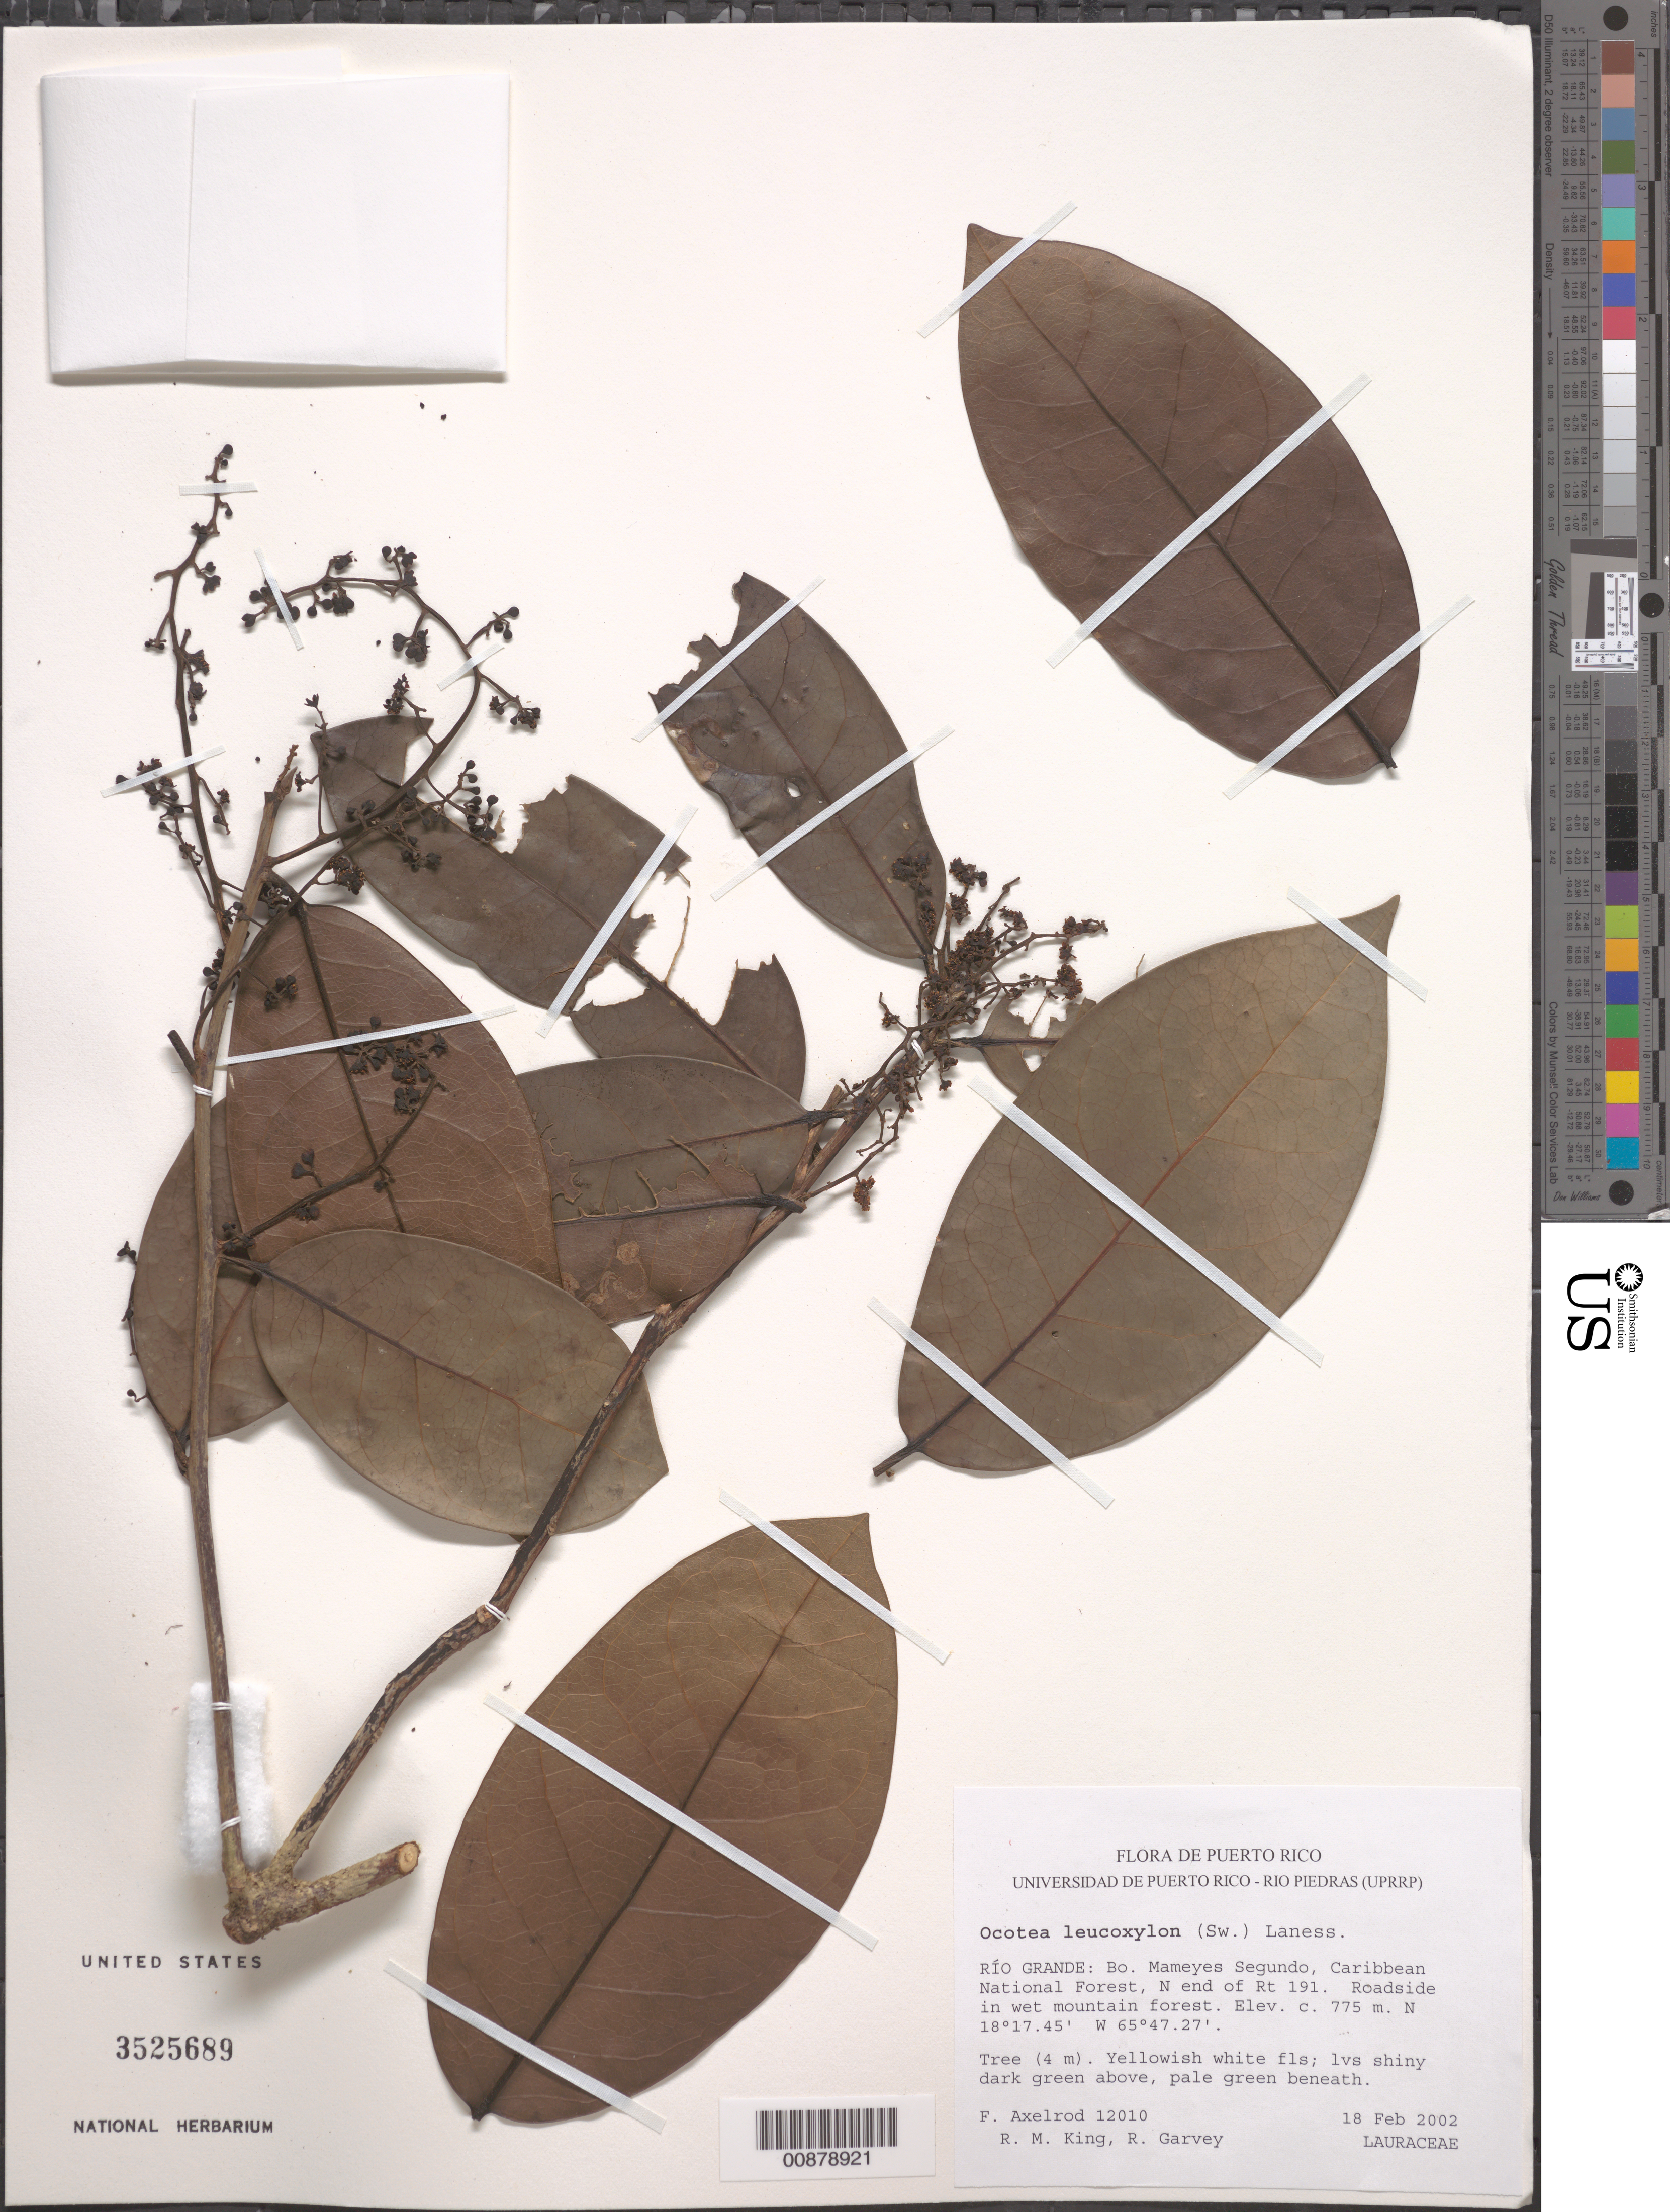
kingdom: Plantae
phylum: Tracheophyta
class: Magnoliopsida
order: Laurales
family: Lauraceae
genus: Ocotea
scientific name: Ocotea leucoxylon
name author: (Sw.) Laness.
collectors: F. S. Axelrod, R. M. King & R. Garvey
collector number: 12010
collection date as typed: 18 Feb 2002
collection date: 2002-02-18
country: Puerto Rico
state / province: Río Grande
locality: Bo. Mameyes Segundo, Caribbean National Forest, N end of Rt. 191.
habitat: Roadside in wet mountain forest.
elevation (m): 775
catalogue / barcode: US 3525689